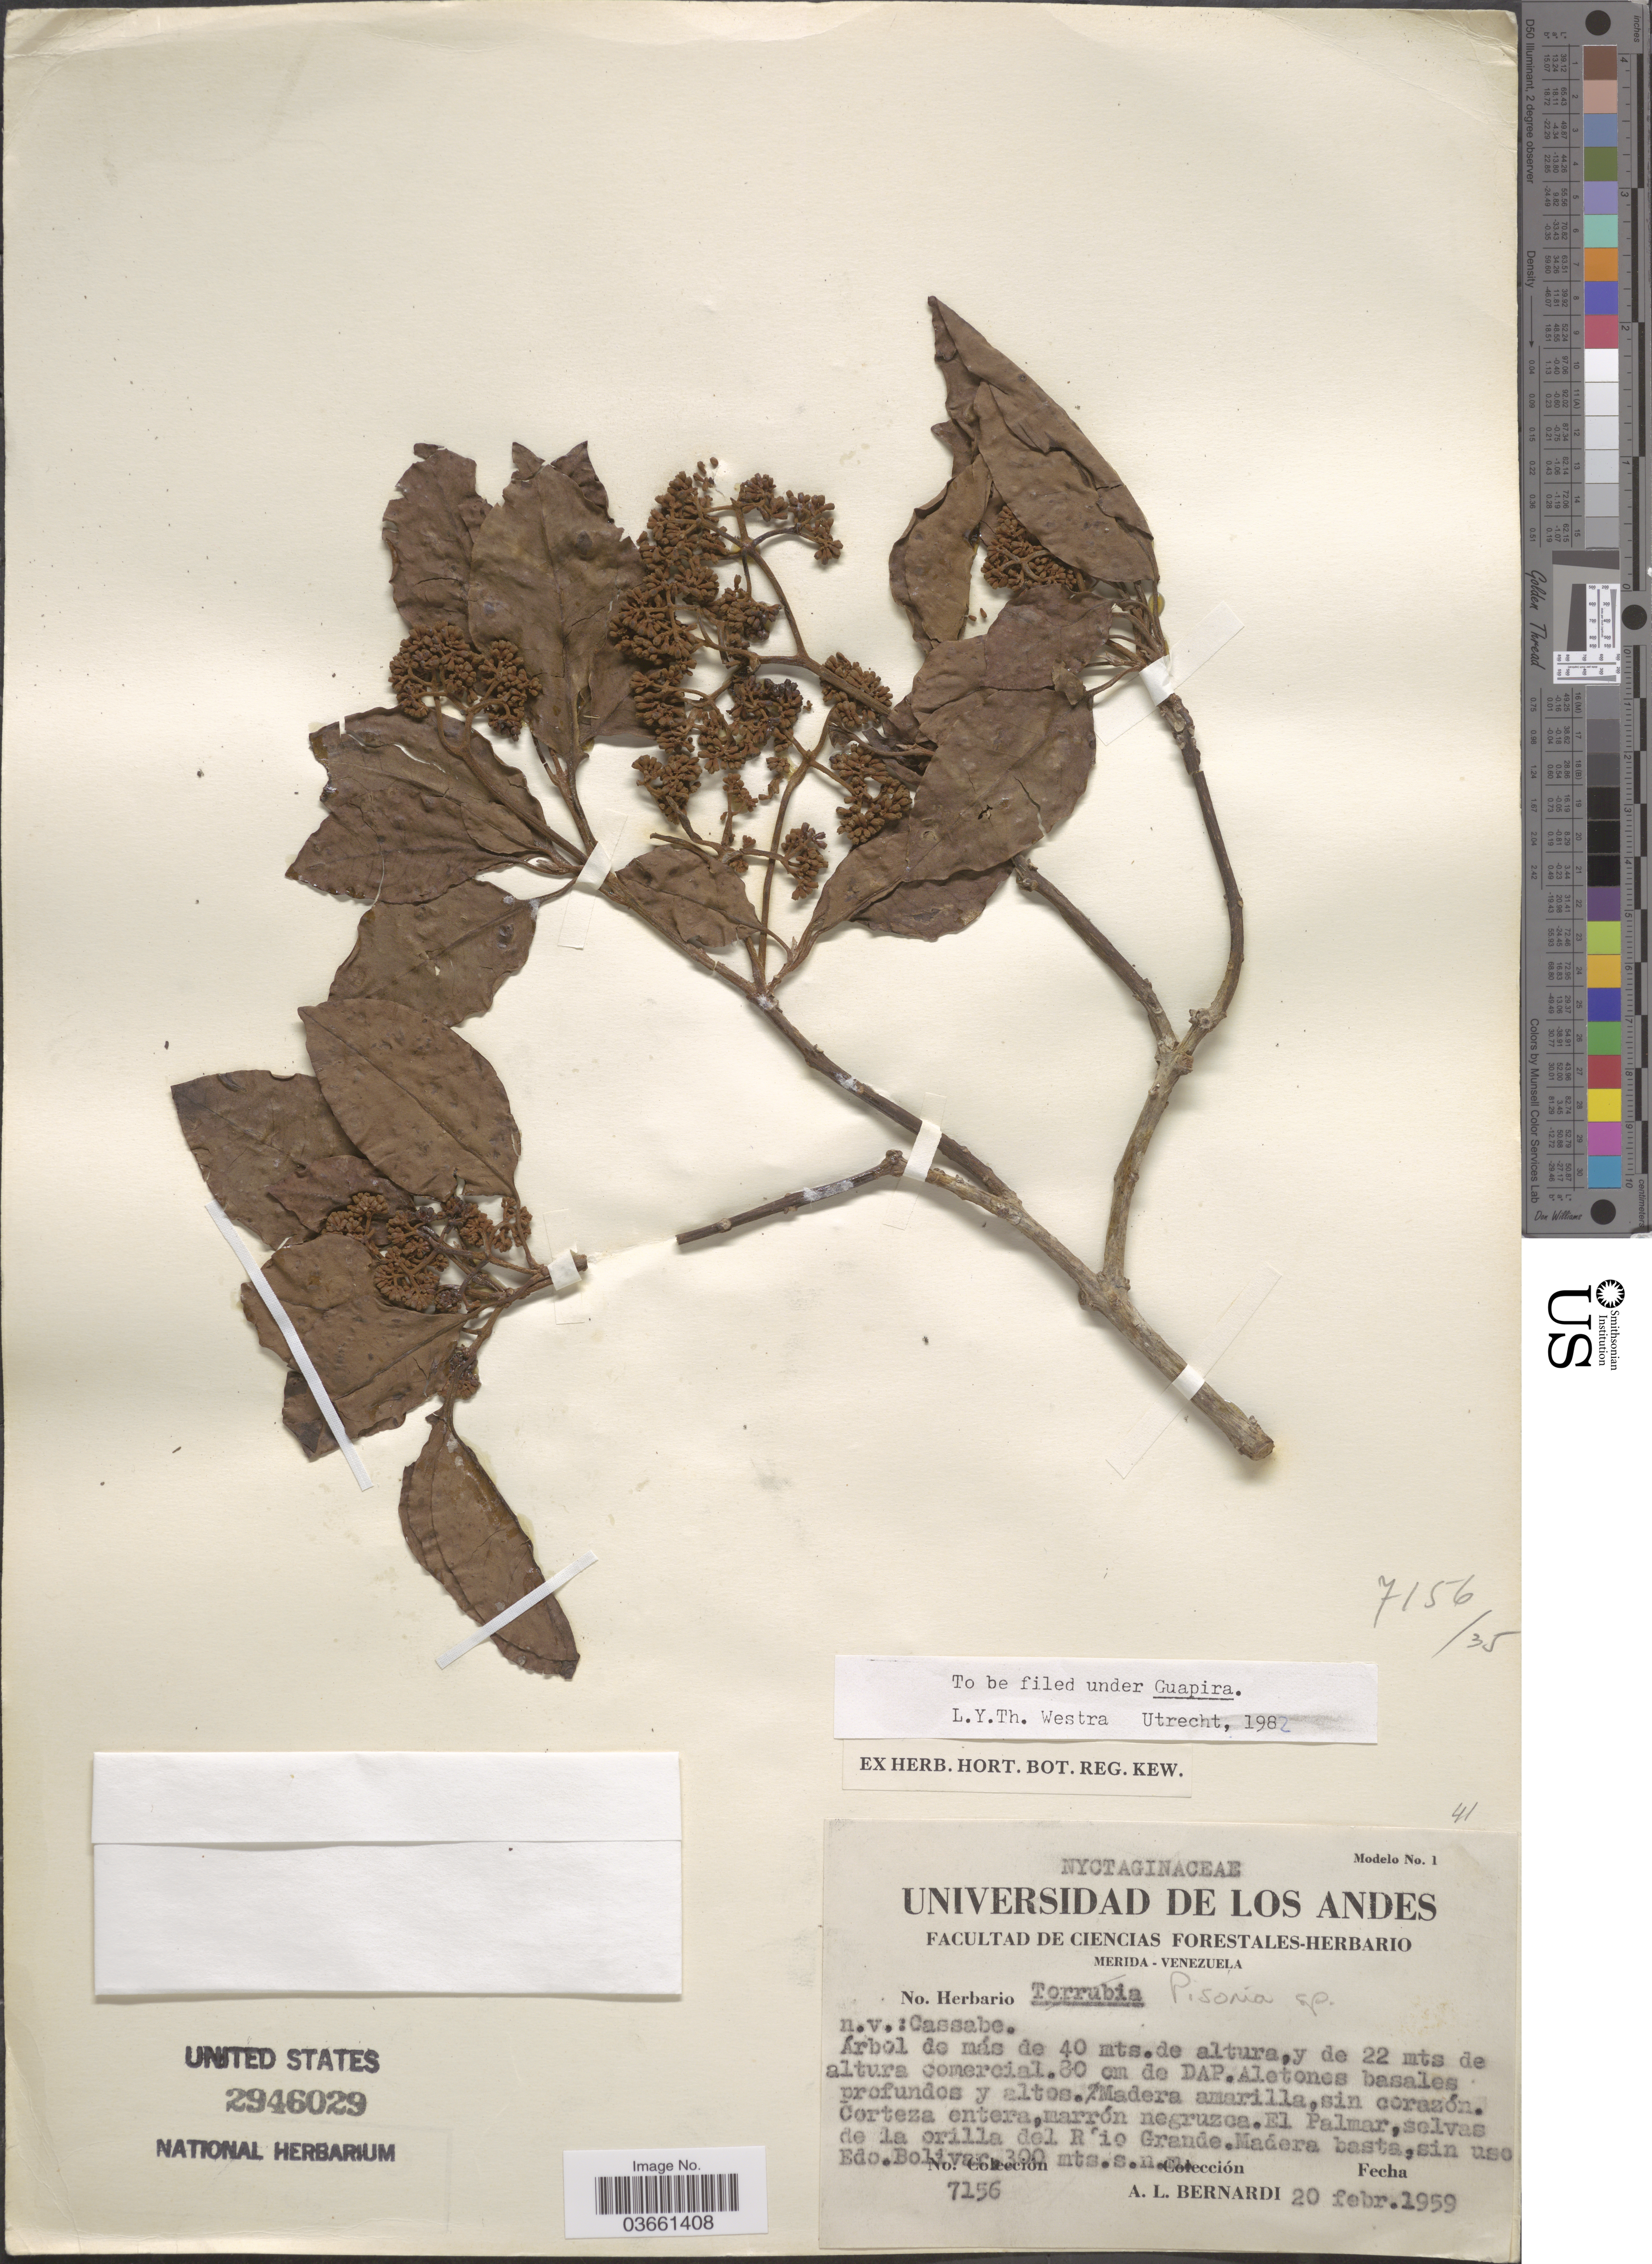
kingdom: Plantae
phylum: Tracheophyta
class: Magnoliopsida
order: Caryophyllales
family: Nyctaginaceae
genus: Guapira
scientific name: Guapira sp.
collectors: A. L. Bernardi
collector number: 7156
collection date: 1959-02-20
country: Venezuela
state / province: Mérida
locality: El Palmar, selvas de la orilla del Rio Grande. Madera basta, sin uso.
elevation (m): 300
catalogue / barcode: US 2946029